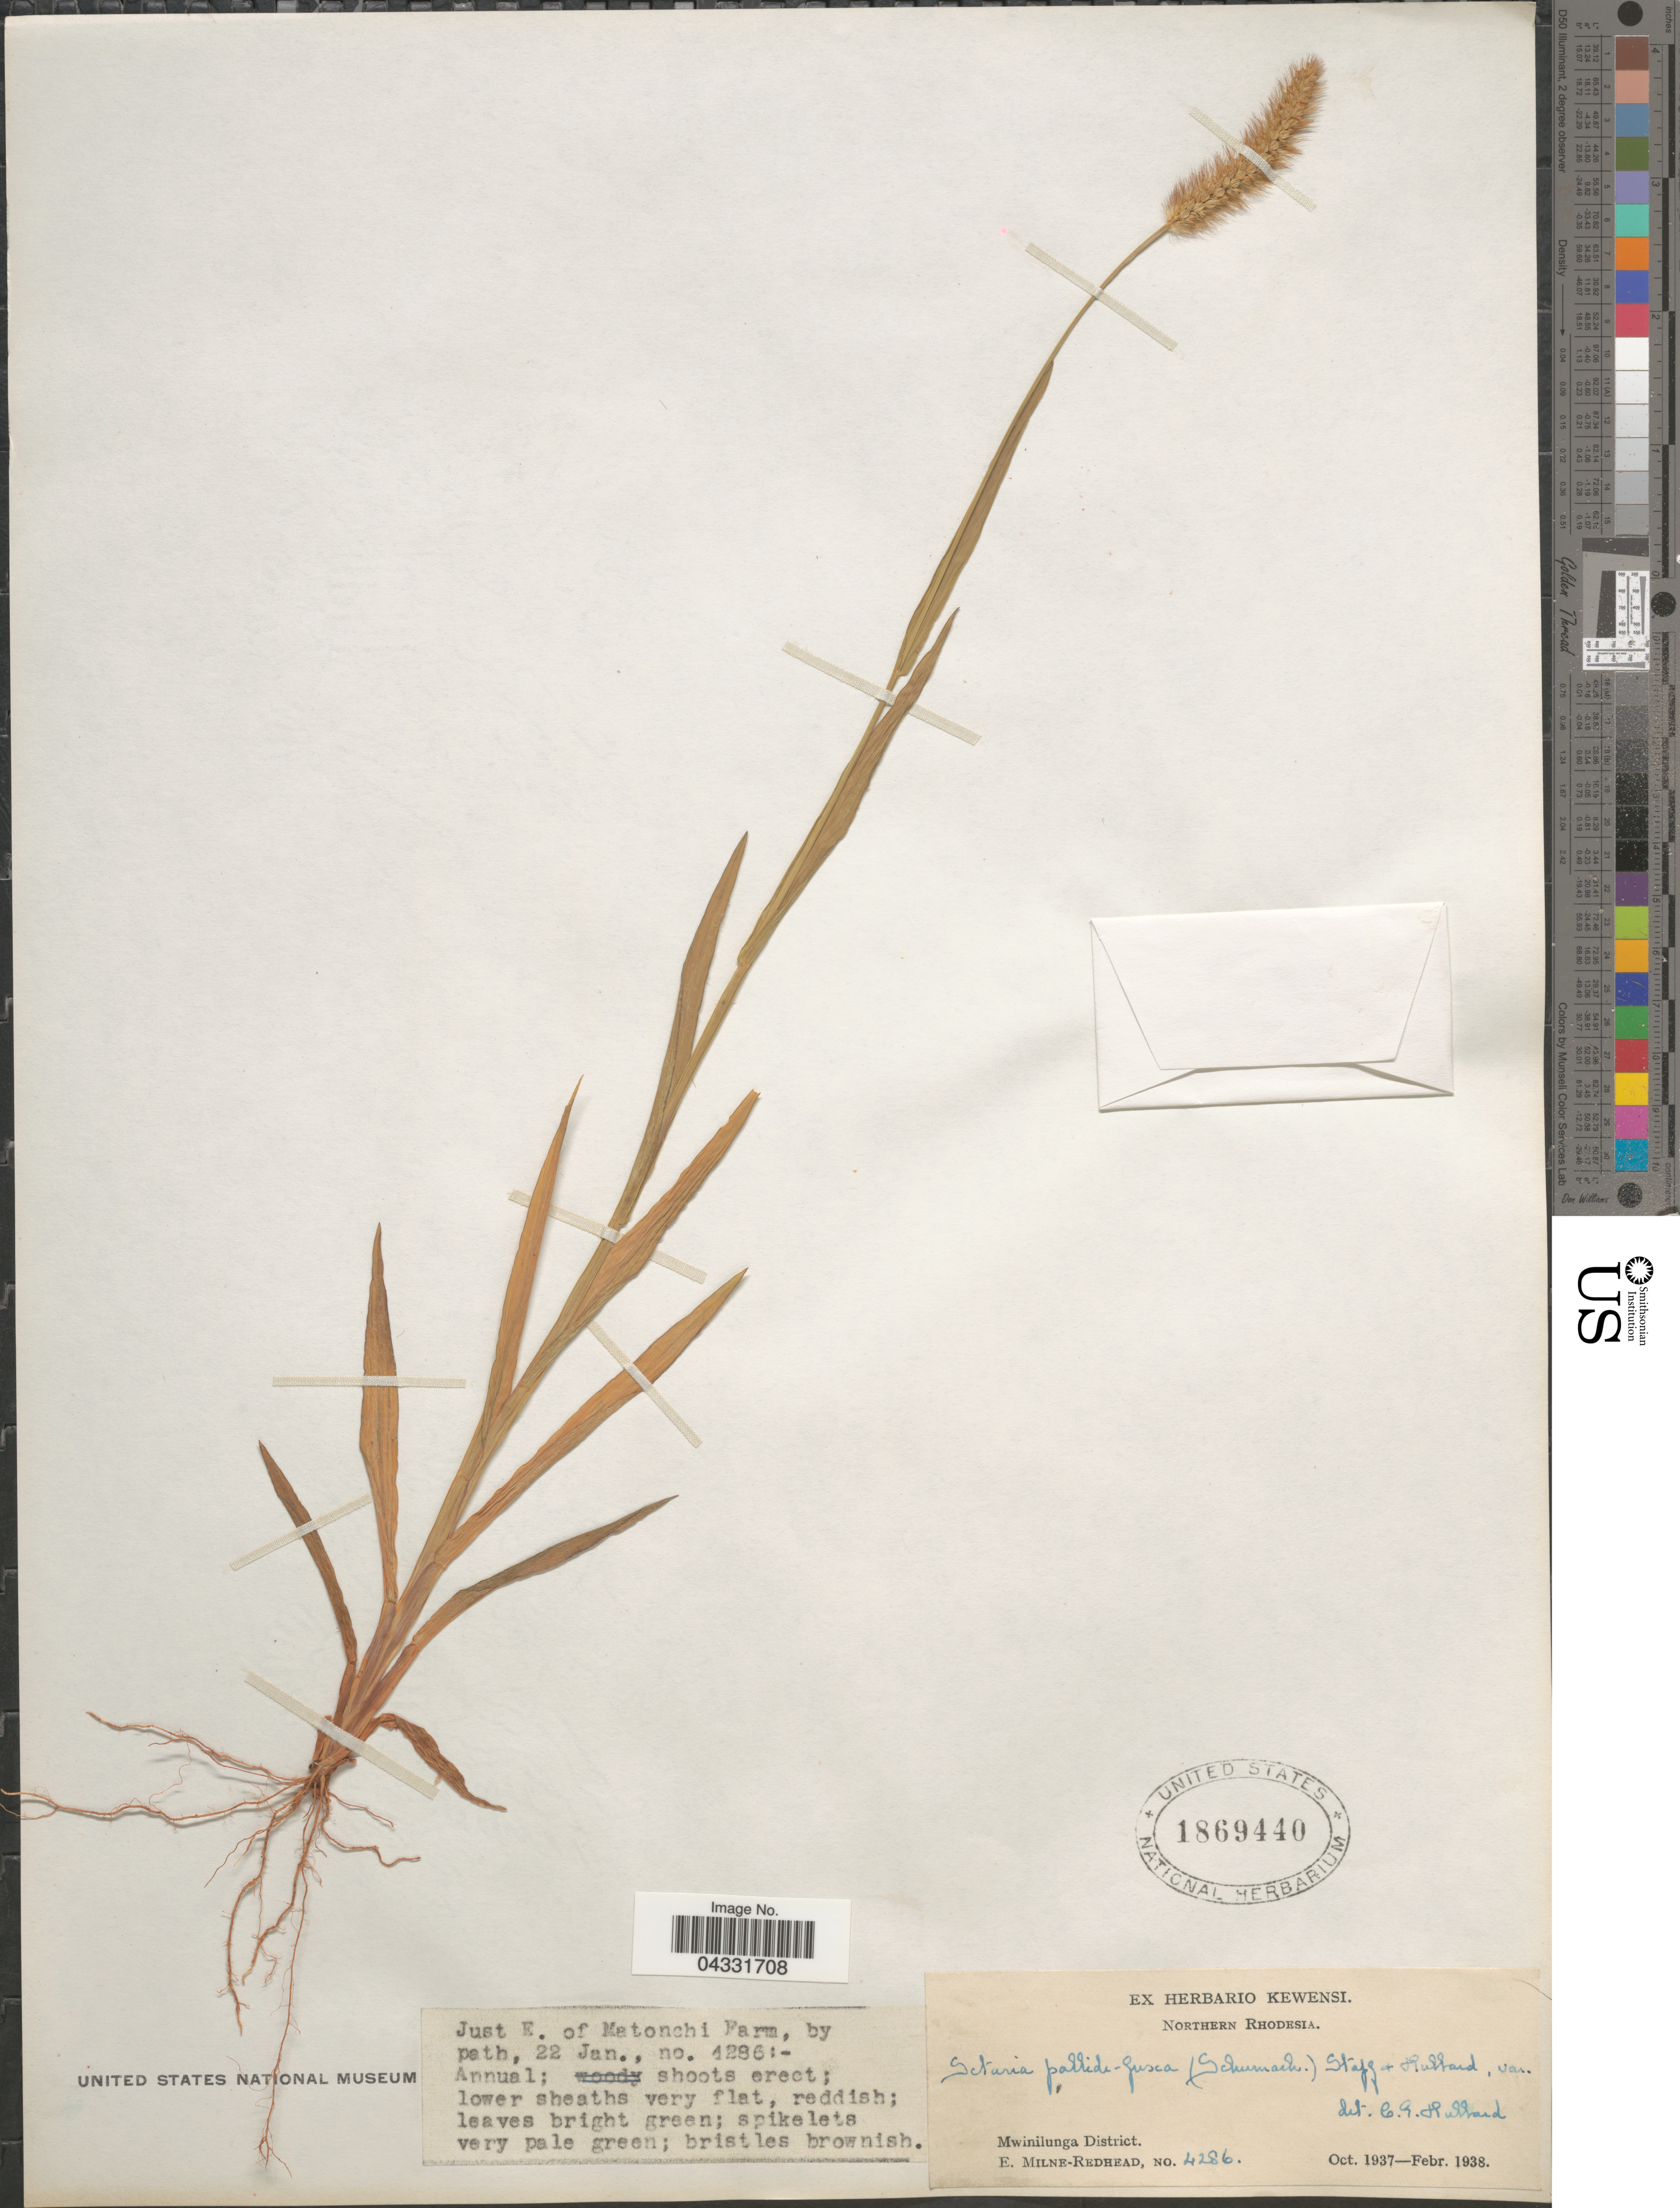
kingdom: Plantae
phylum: Tracheophyta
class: Liliopsida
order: Poales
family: Poaceae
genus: Setaria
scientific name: Setaria pallide-fusca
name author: (Schumach.) Stapf & C.E. Hubb.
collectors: E. W. Milne-Redhead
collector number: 4286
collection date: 1937-01-22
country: Zambia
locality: Just E. of Matonchi Farm, by path. Northern Rhodesia. Mwinilunga District.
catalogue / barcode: US 1869440